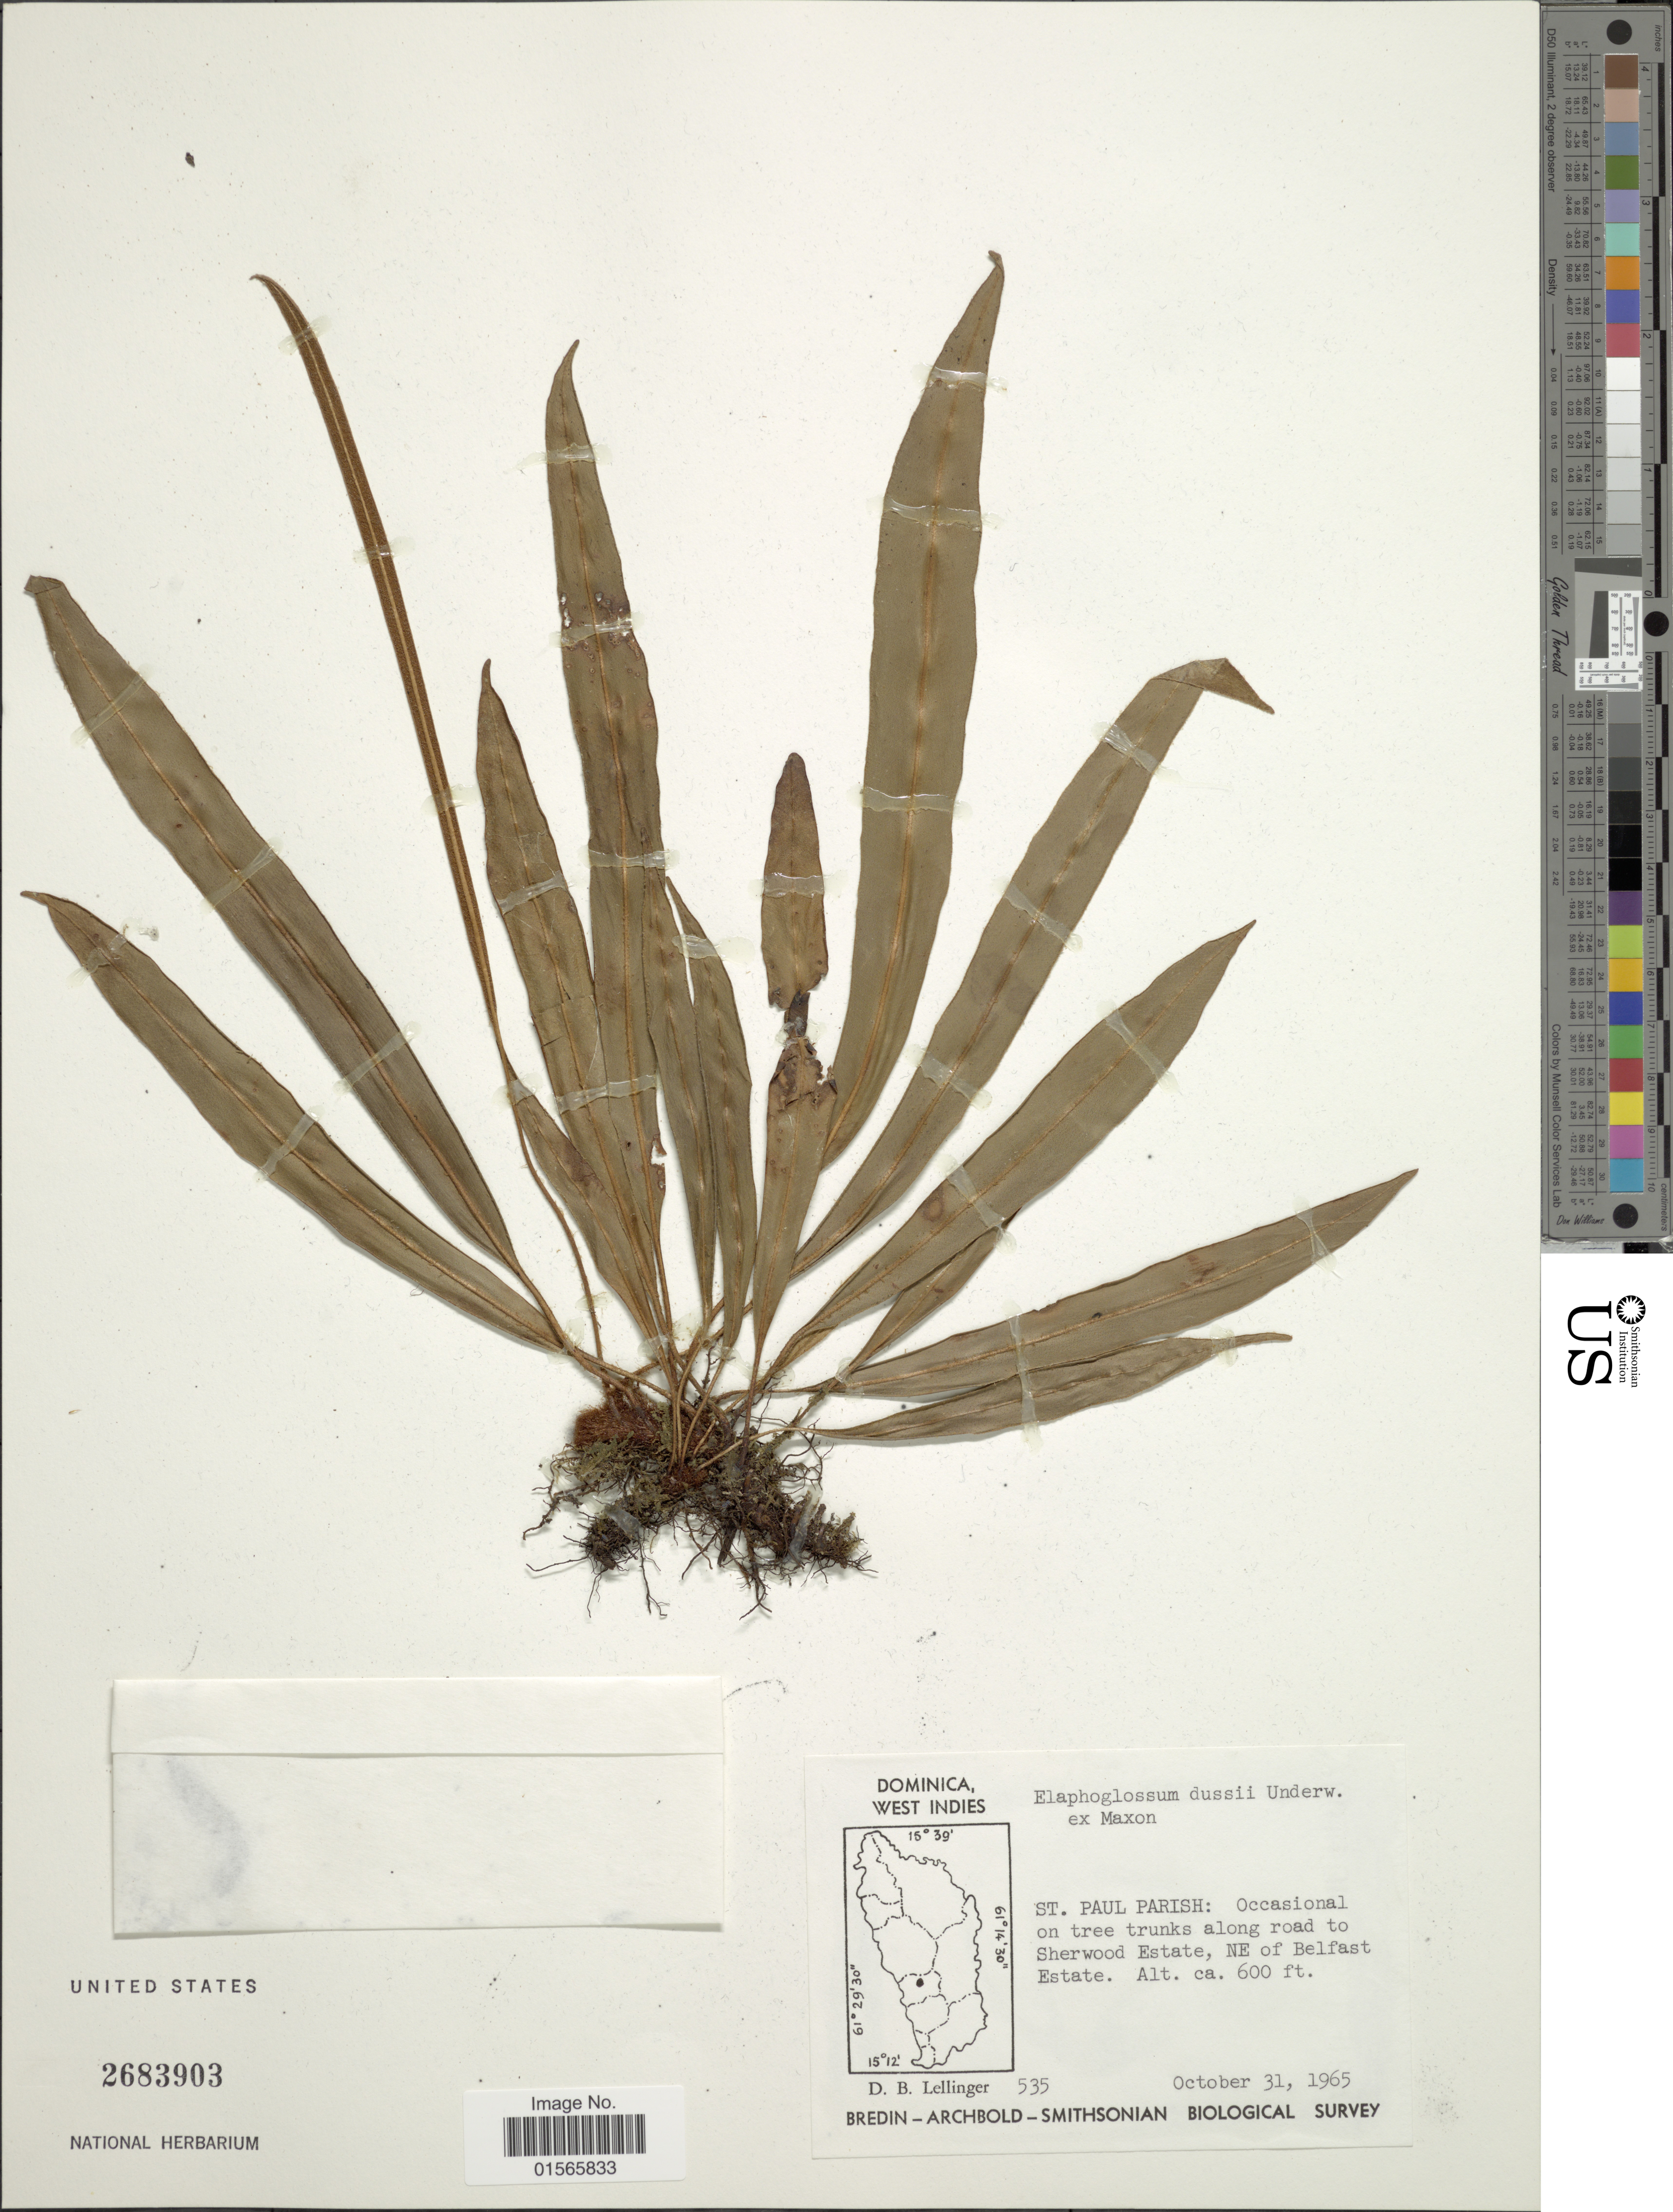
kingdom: Plantae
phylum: Tracheophyta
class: Polypodiopsida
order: Polypodiales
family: Dryopteridaceae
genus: Elaphoglossum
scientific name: Elaphoglossum petiolatum var. dussii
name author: (Underw. ex Maxon) Proctor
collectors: D. B. Lellinger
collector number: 535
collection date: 1965-10-31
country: Dominica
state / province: St. Paul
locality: St Paul Parish: Occasional on tree trunks along road to Sherwood Estate, NE of Belfast Estate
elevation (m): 183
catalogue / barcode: US 2683903